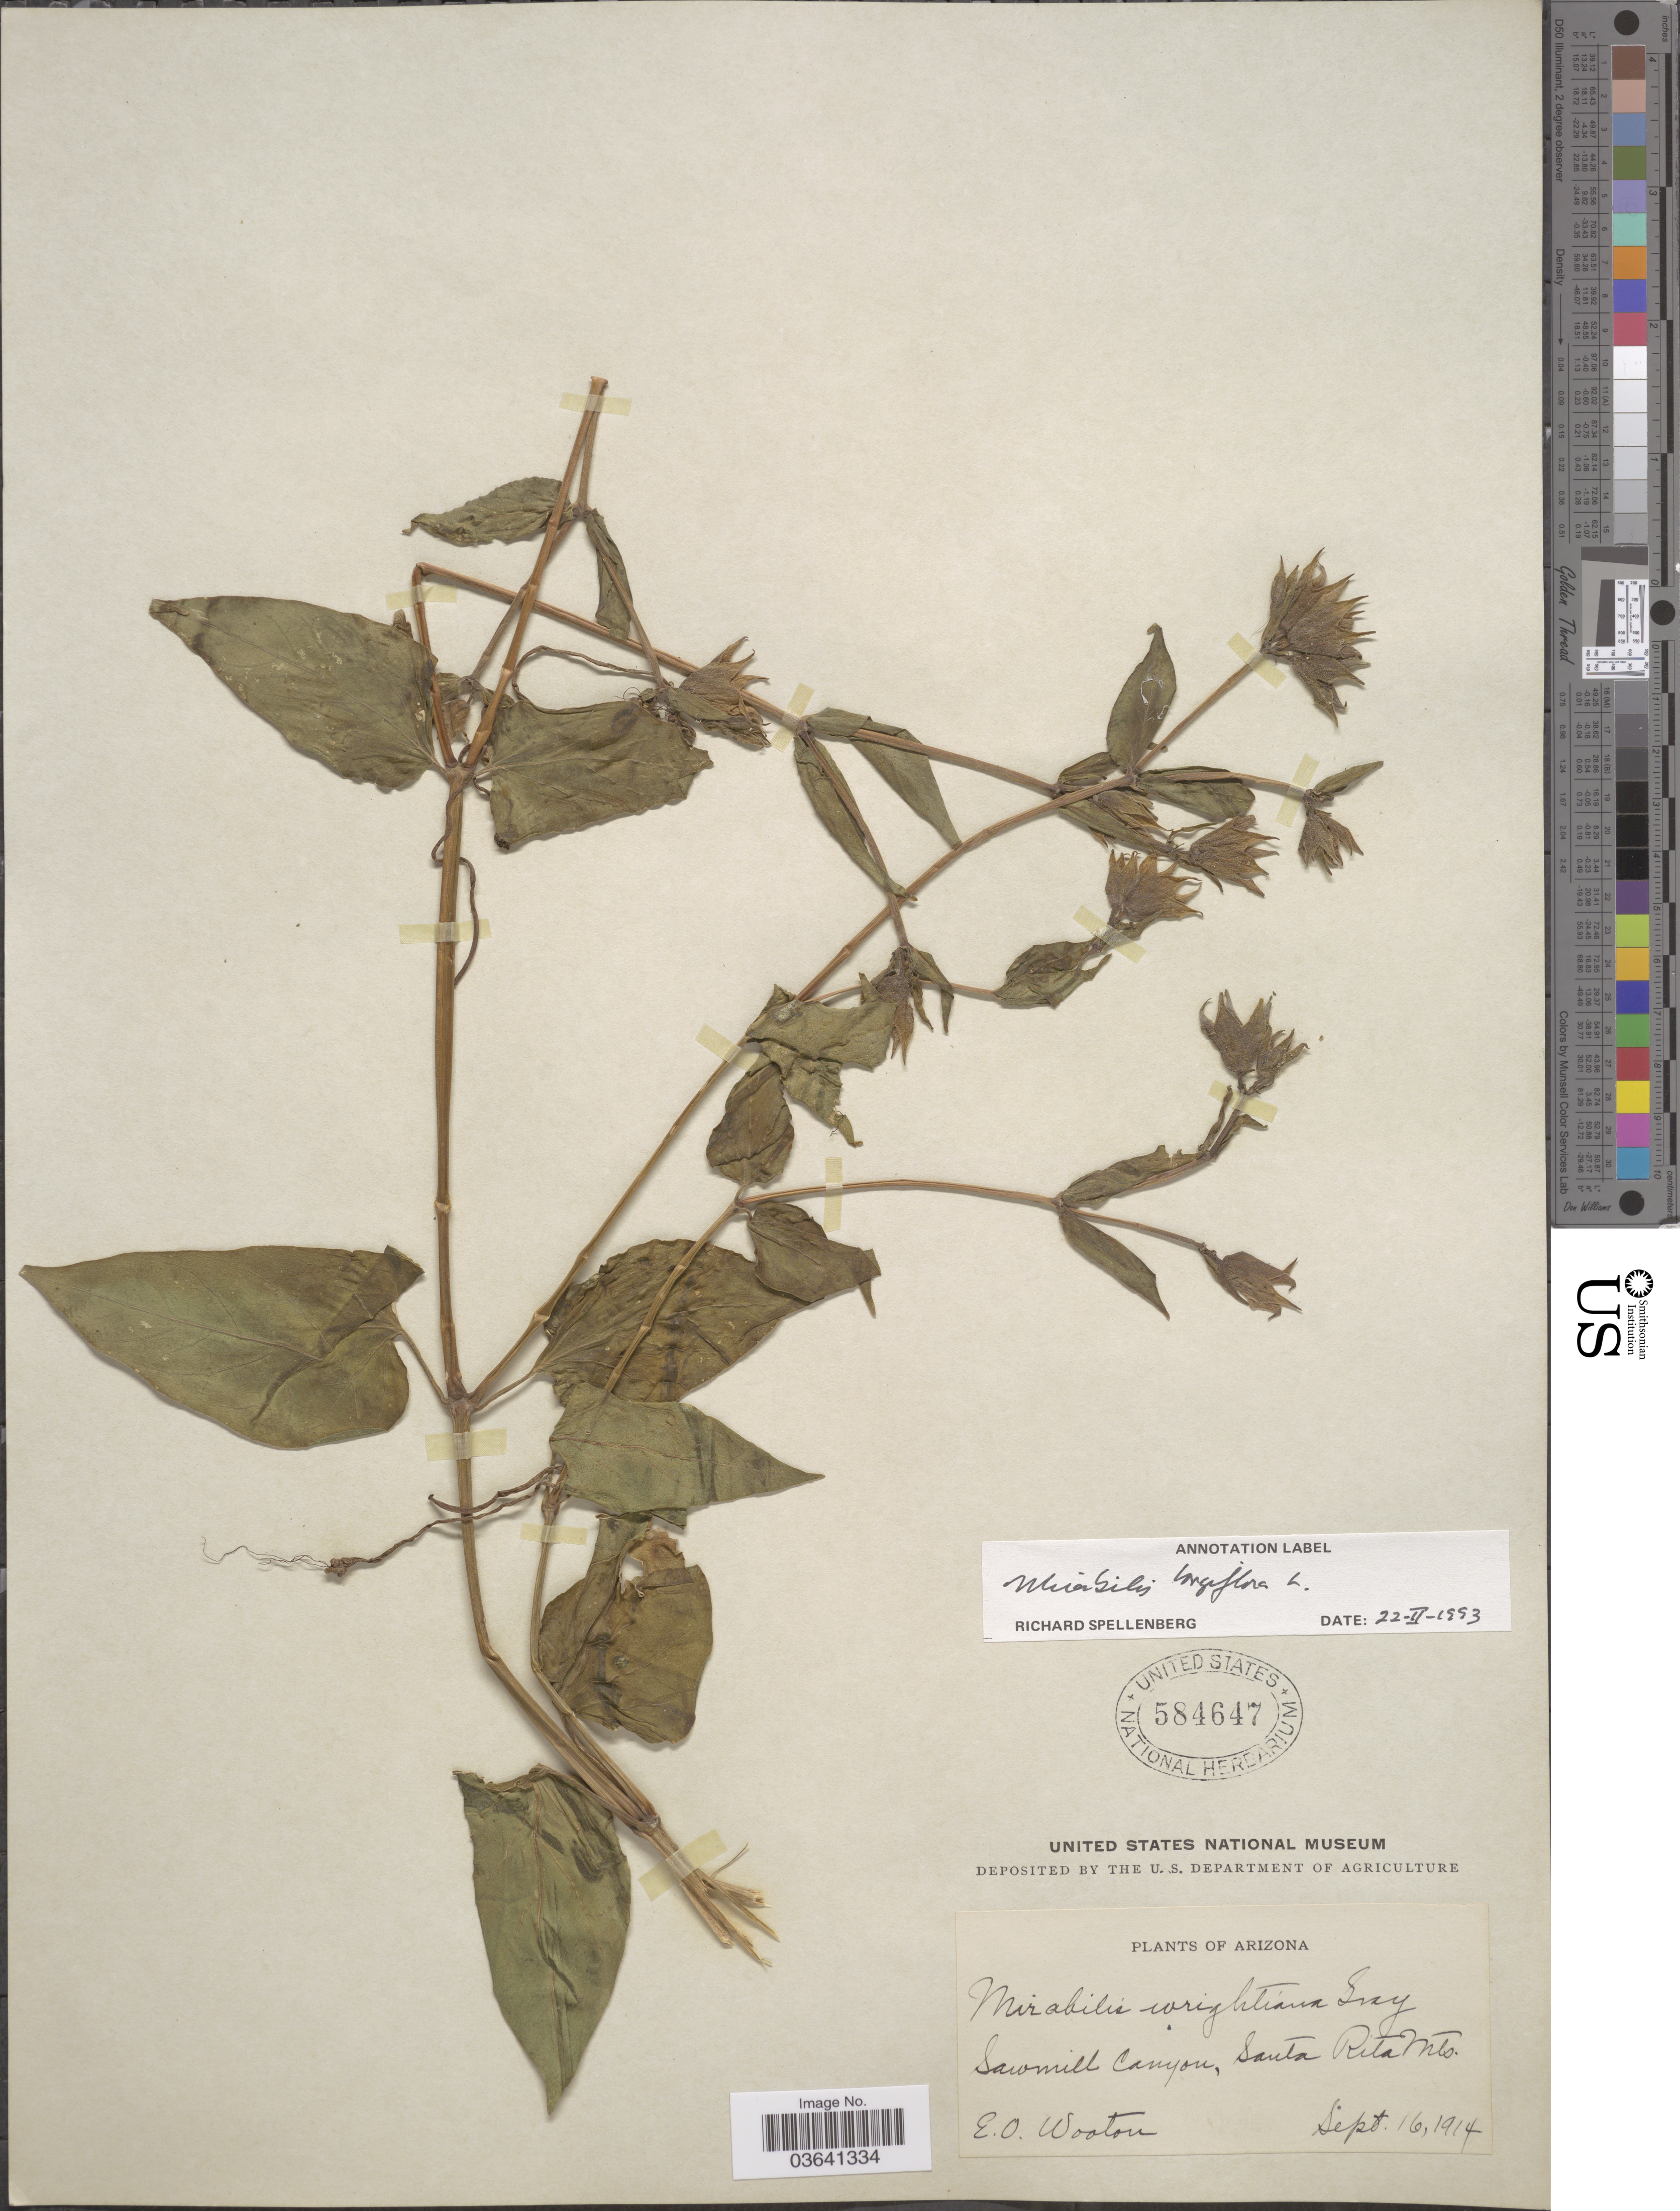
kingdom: Plantae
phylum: Tracheophyta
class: Magnoliopsida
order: Caryophyllales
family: Nyctaginaceae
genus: Mirabilis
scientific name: Mirabilis wrightiana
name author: A. Gray & Britton ex Kearney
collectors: E. O. Wooton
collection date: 1914-09-16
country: United States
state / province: Arizona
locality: Sawmill Canyon, Santa Rita Mts.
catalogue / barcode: US 584647